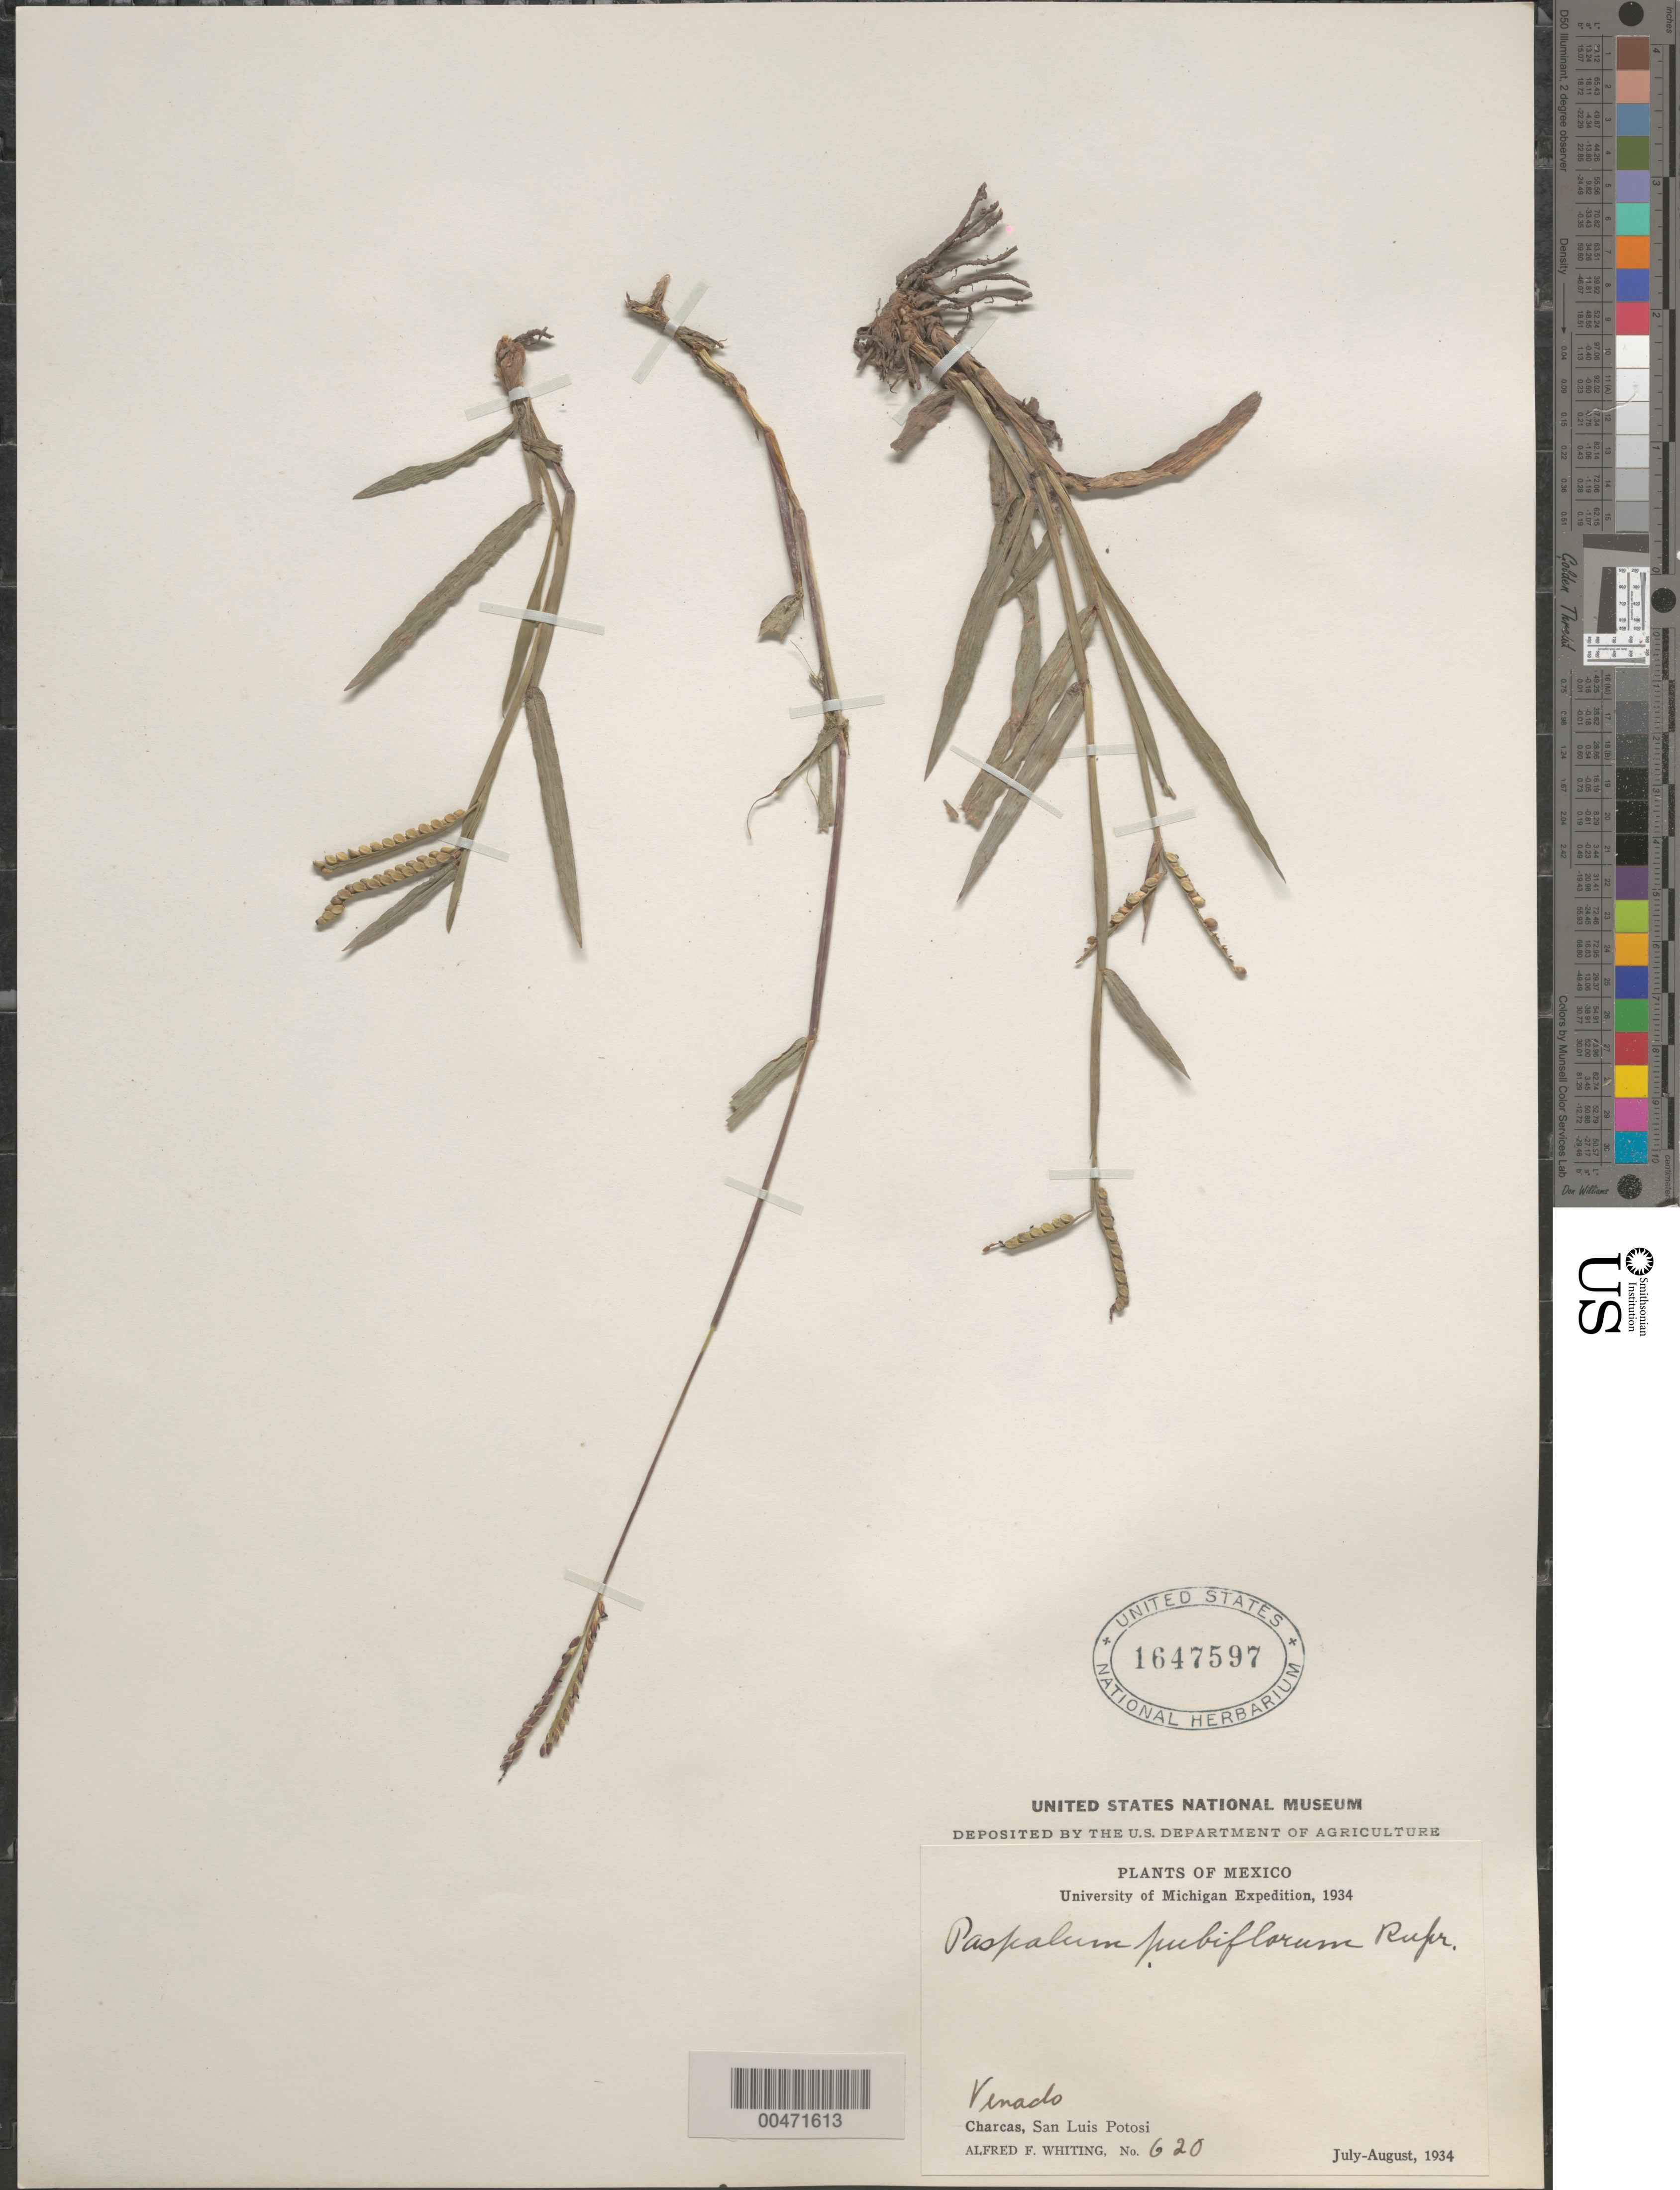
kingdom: Plantae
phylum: Tracheophyta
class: Liliopsida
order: Poales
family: Poaceae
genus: Paspalum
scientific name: Paspalum pubiflorum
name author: Rupr. ex E. Fourn.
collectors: A. F. Whiting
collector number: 620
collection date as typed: Jul 1934 to Aug 1934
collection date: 1934-07/1934-08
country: Mexico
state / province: San Luis Potosi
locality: Venado, Charcas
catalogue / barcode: US 1647597